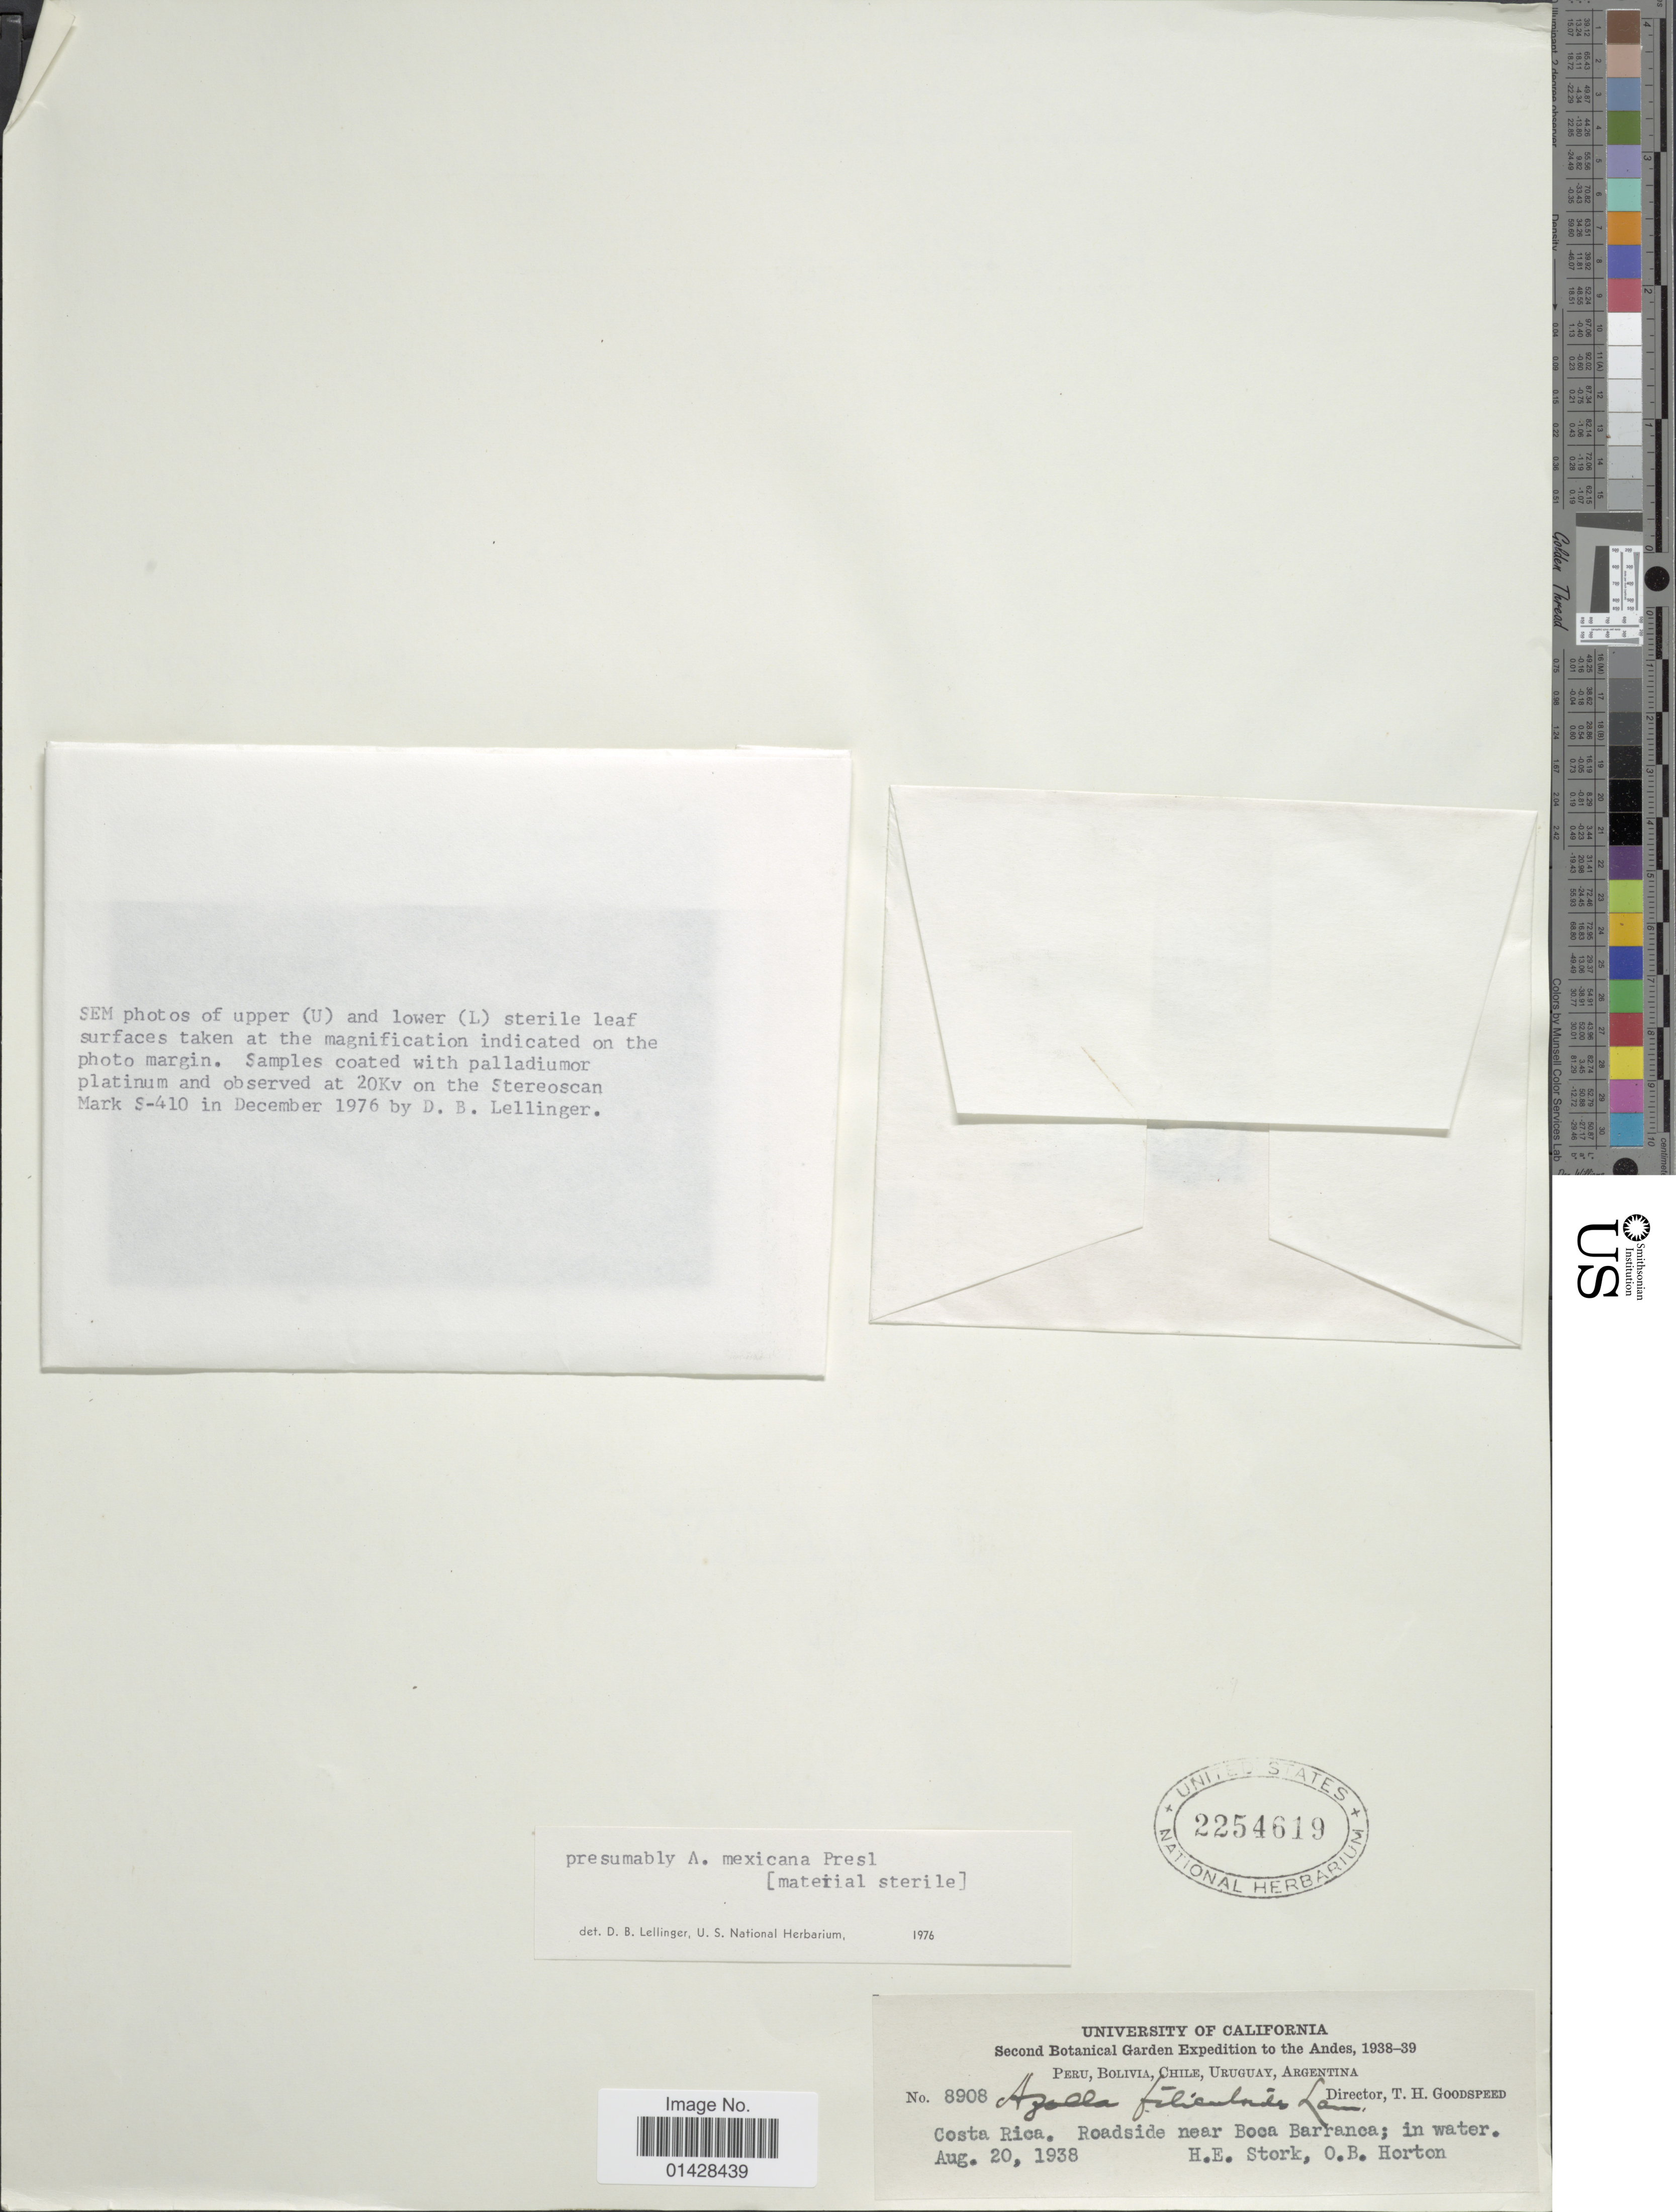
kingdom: Plantae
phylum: Tracheophyta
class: Polypodiopsida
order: Salviniales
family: Salviniaceae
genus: Azolla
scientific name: Azolla mexicana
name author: C. Presl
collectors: H. E. Stork & O. B. Horton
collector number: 8908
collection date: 1938-08-20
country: Costa Rica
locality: Roadside near Boca Barranca; in water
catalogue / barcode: US 2254619